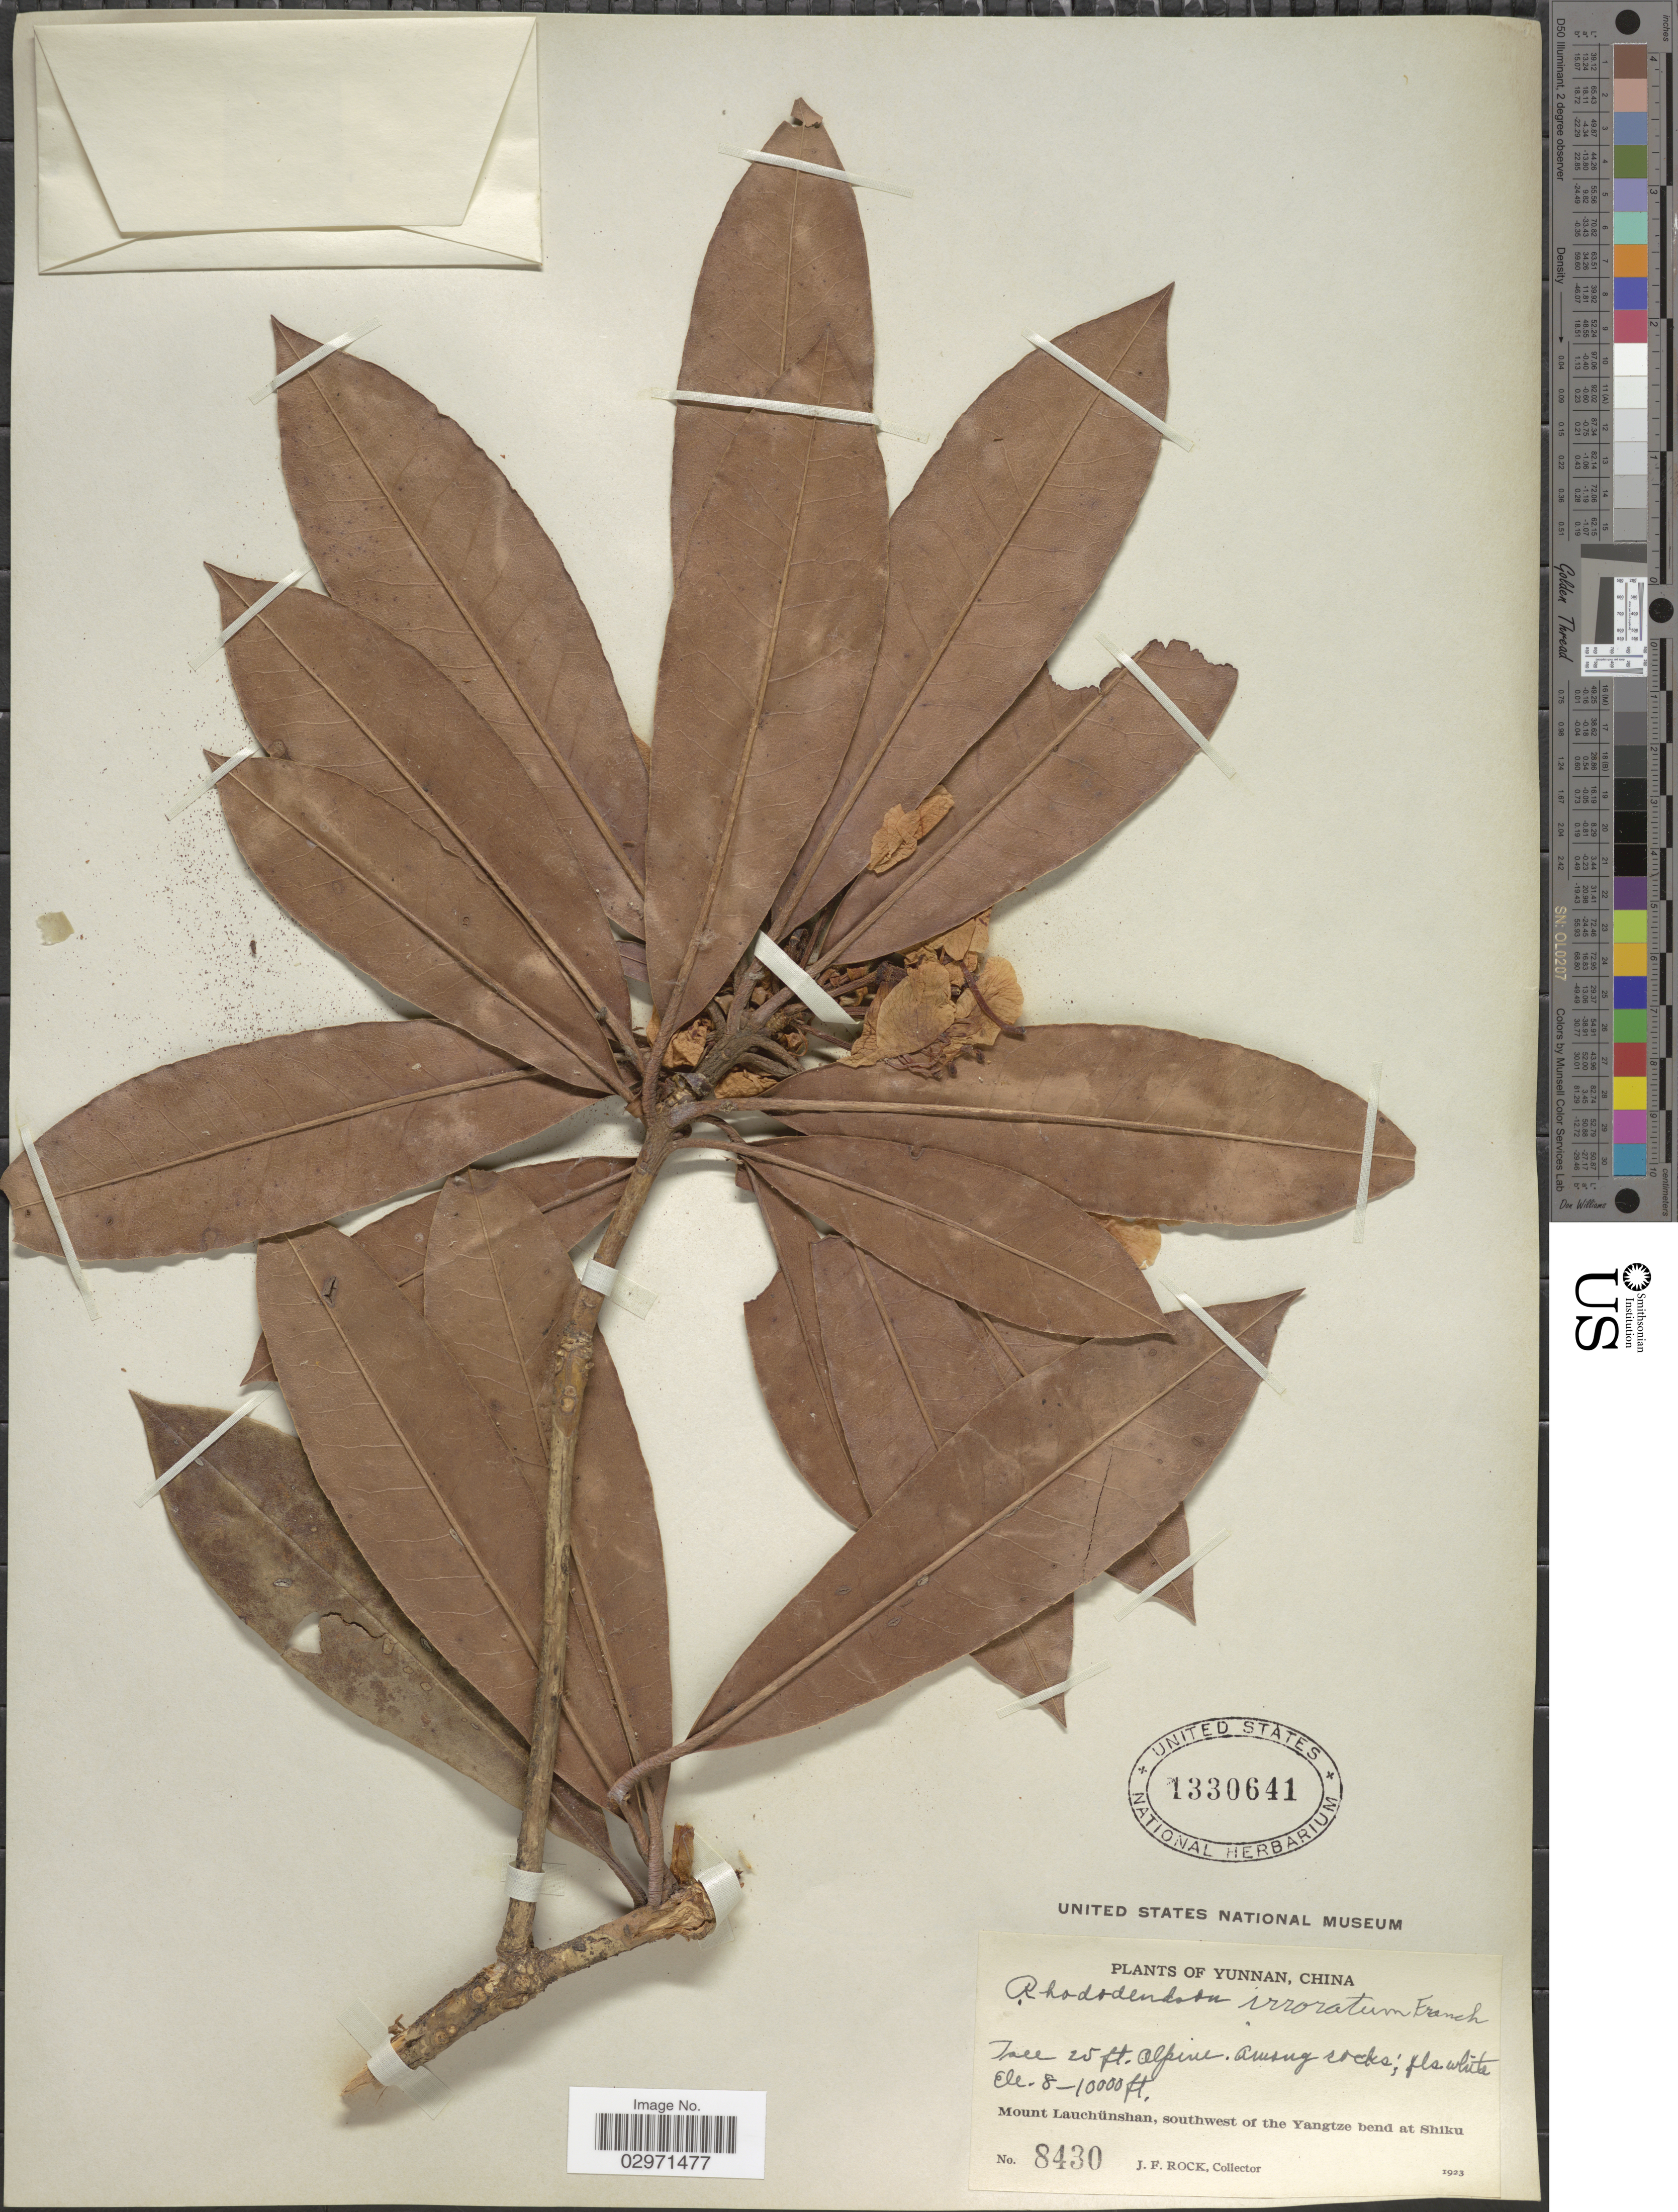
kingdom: Plantae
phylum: Tracheophyta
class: Magnoliopsida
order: Ericales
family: Ericaceae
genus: Rhododendron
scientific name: Rhododendron irroratum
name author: Franch.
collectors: J. Rock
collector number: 8430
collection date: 1923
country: China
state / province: Yunnan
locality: Mount Lauchünshan, southwest of the Yangtze bend at Shiku.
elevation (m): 2438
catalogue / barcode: US 1330641